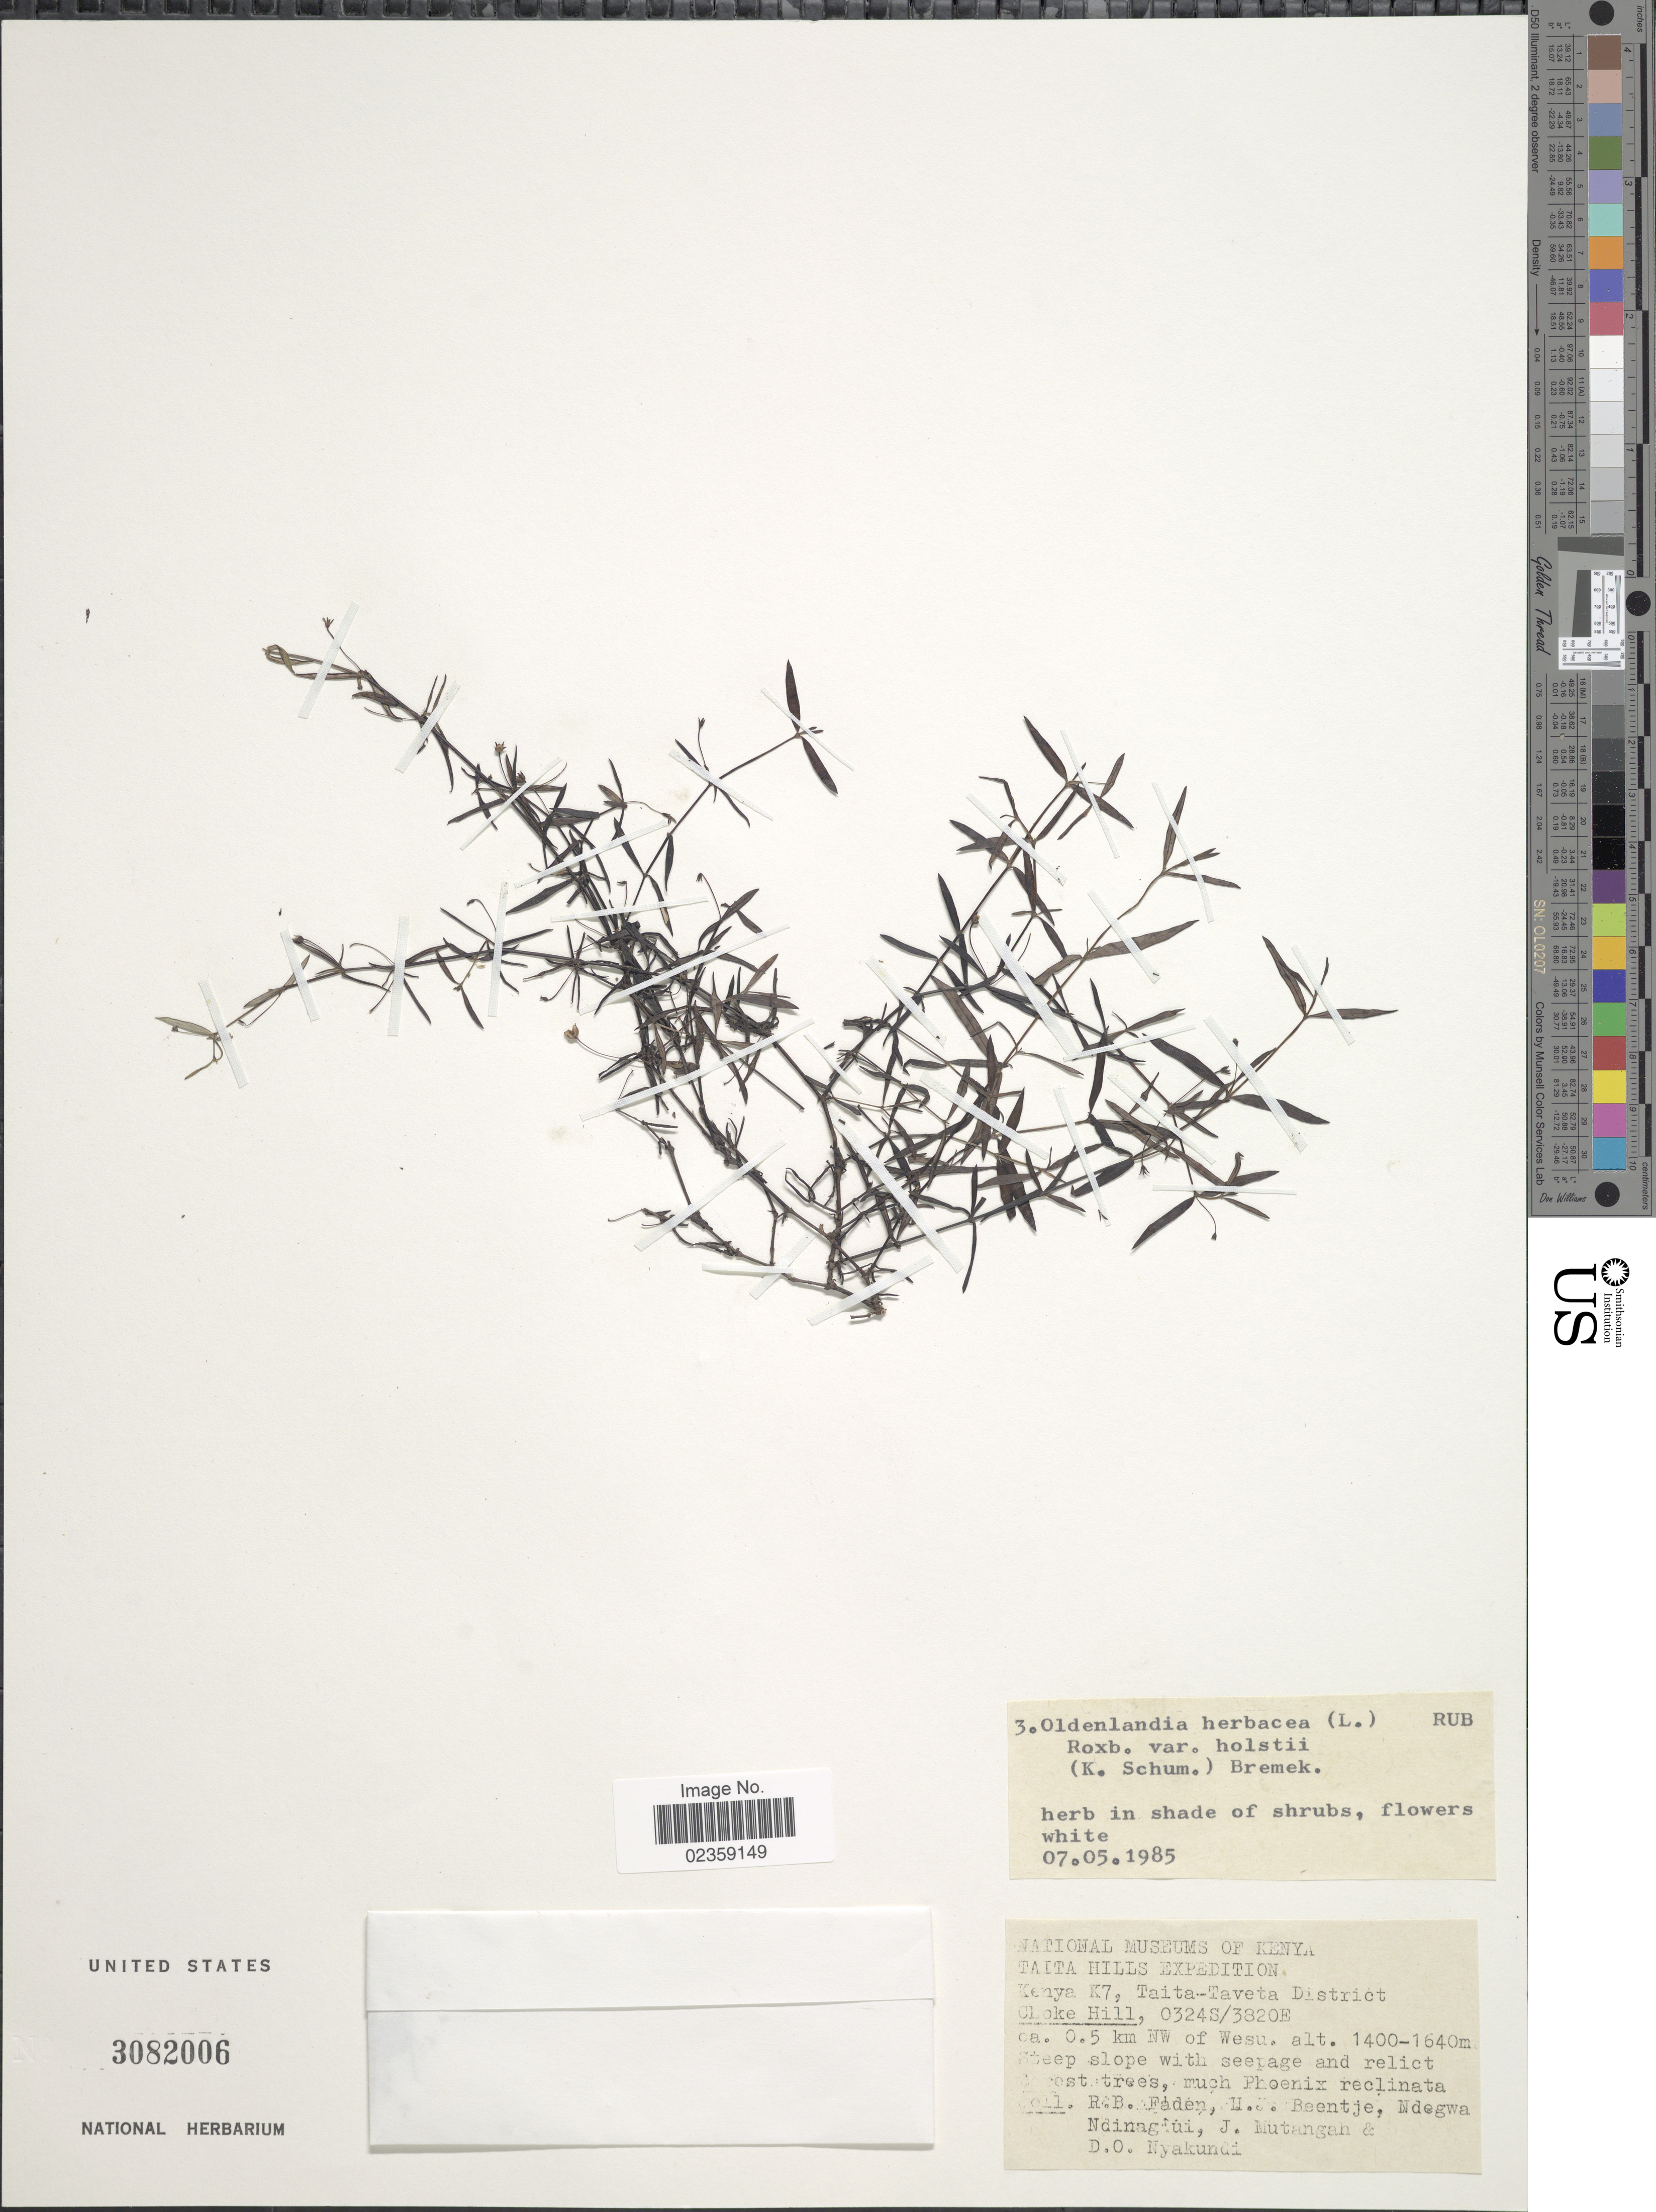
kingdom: Plantae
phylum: Tracheophyta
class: Magnoliopsida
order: Gentianales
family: Rubiaceae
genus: Oldenlandia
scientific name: Oldenlandia herbacea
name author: (L.) Roxb.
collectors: R. B. Faden, H. J. Beentje, Ndegwa Ndiang'ui, J. Mutangah & D. Nyakundi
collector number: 3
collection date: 1985-05-07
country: Kenya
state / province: Taita Taveta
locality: Taita Hills. Kenya K7, Taita-Taveta District. Cloke Hill, ca. 0.5 km NW of Wesu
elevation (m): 1400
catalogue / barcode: US 3082006